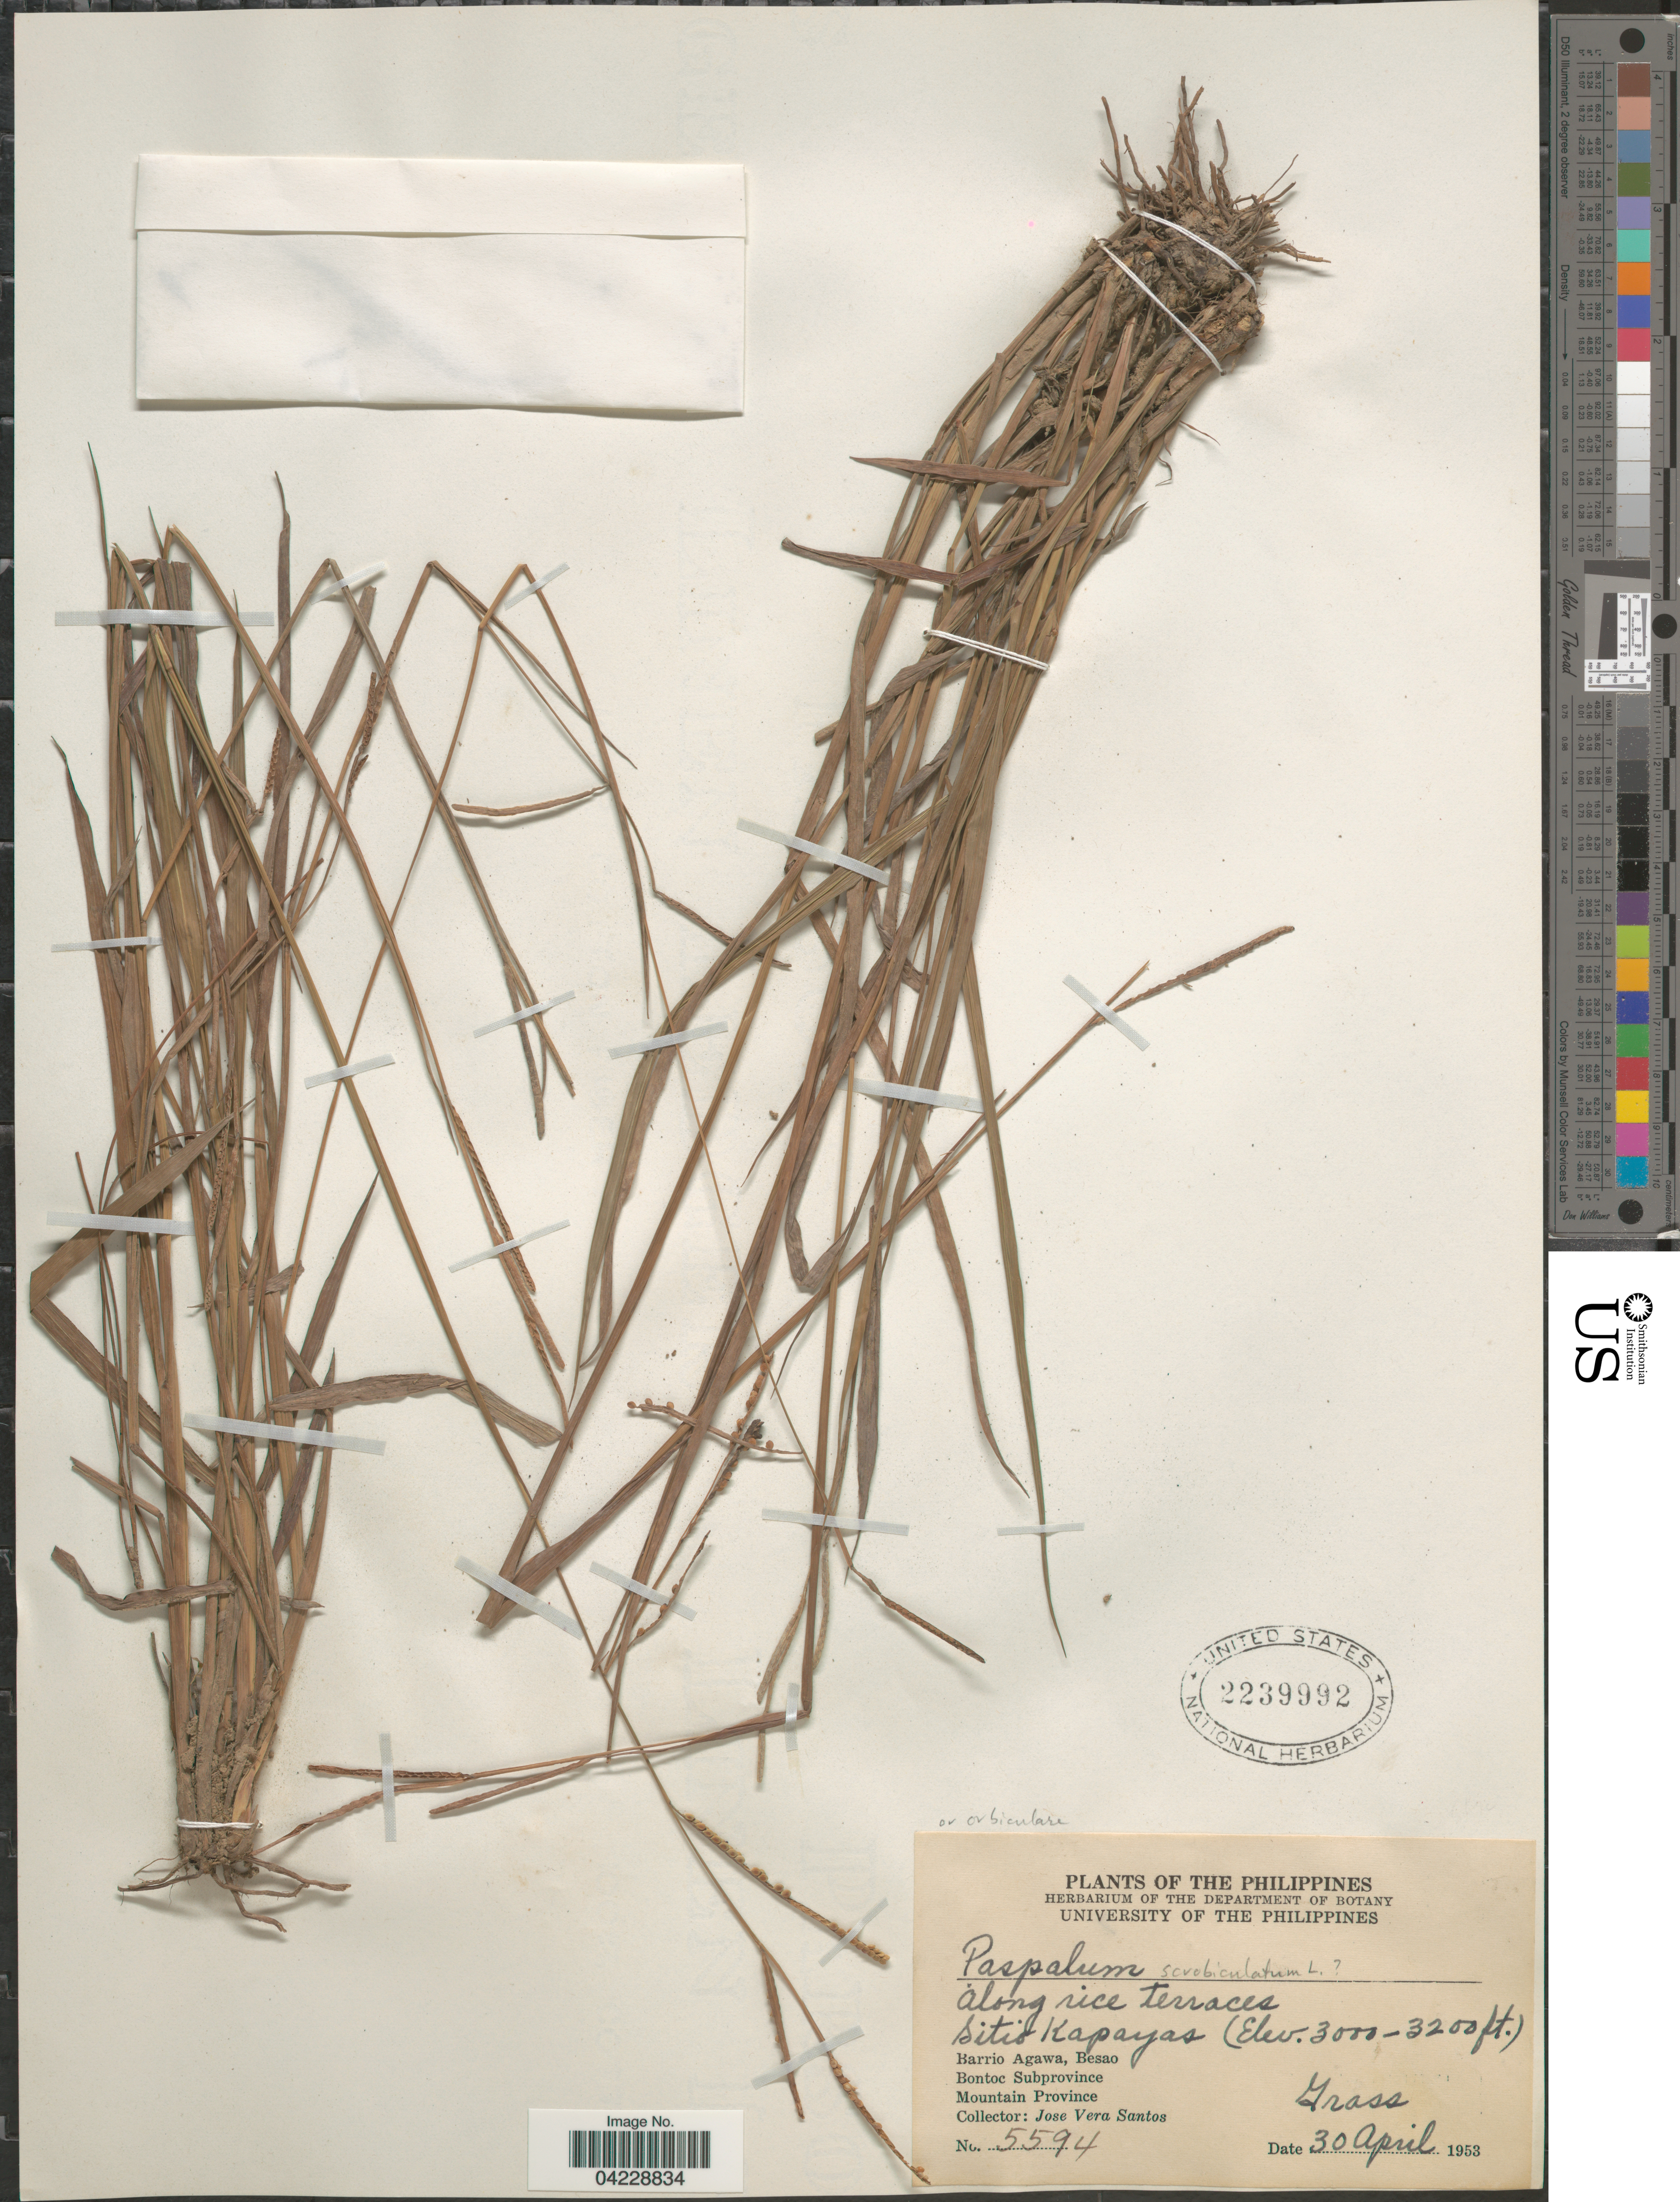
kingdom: Plantae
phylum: Tracheophyta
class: Liliopsida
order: Poales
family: Poaceae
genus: Paspalum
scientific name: Paspalum sp.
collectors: J. Vera Santos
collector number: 5594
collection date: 1953-04-30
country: Philippines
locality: Along rice terraces. Sitio Kapayas. Barrio Agawa, Besao. Bontoc Subprovince. Mountain Province.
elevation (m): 914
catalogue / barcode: US 2239992